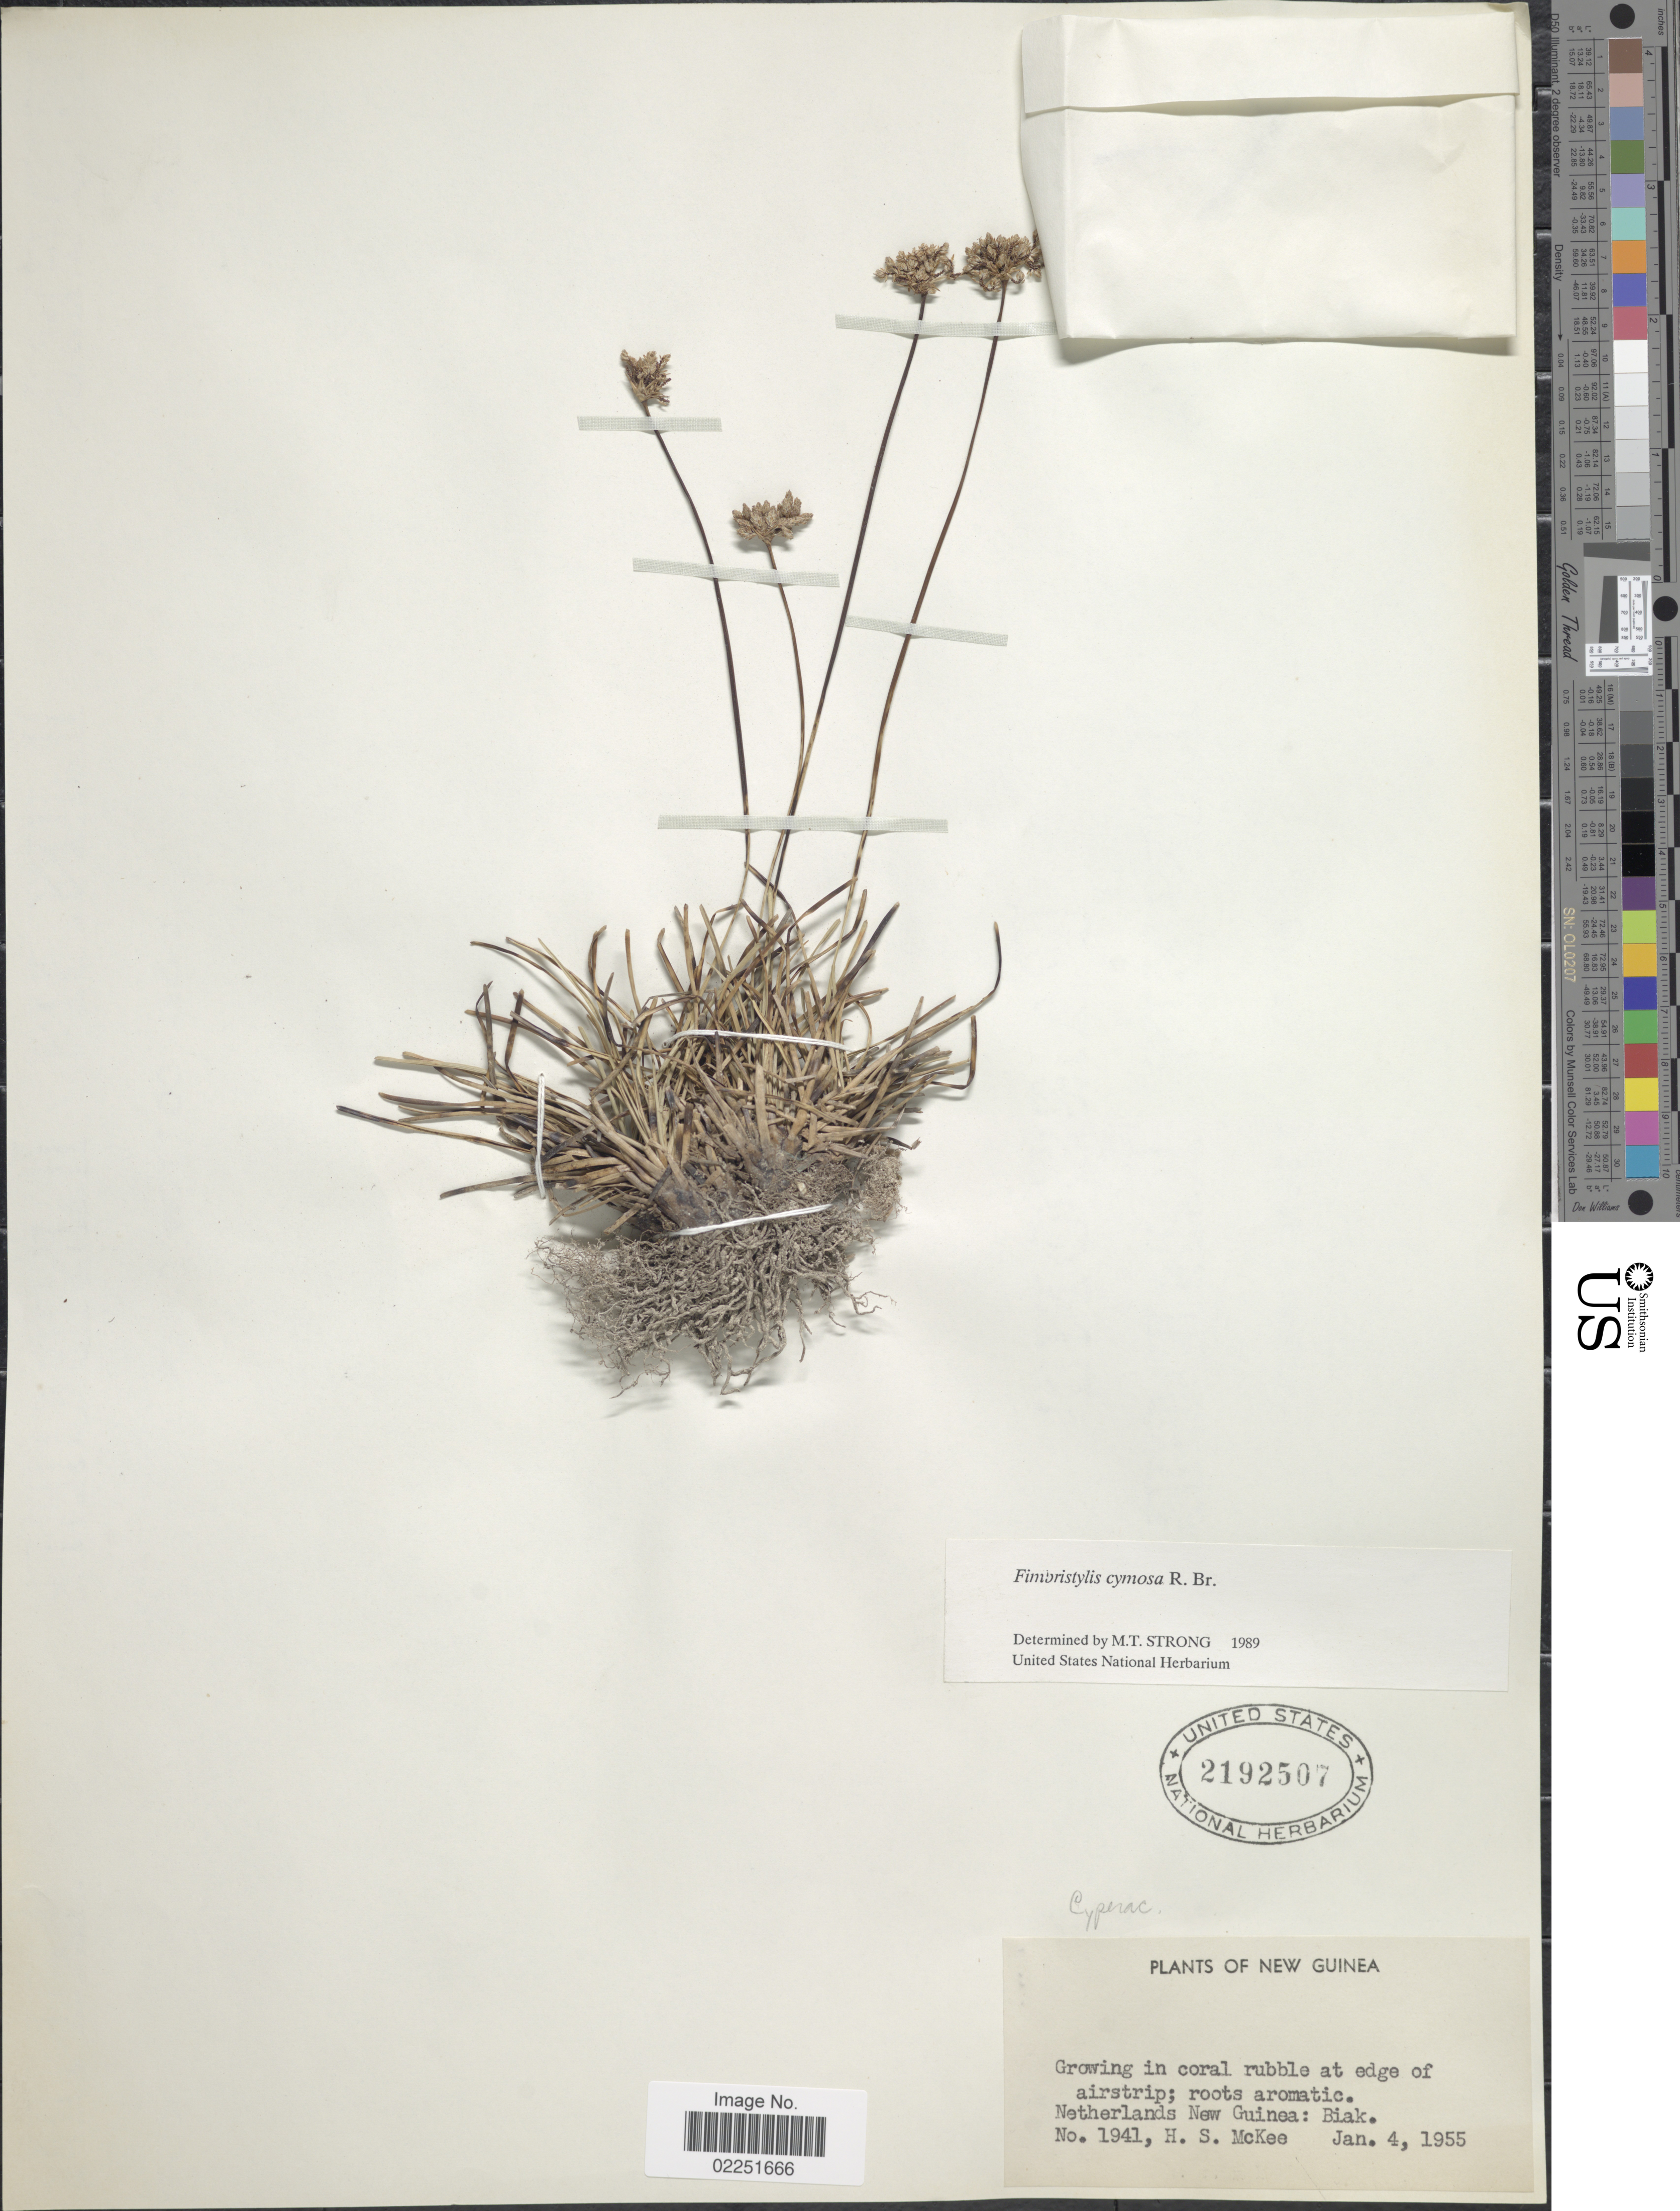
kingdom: Plantae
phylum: Tracheophyta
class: Liliopsida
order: Poales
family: Cyperaceae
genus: Fimbristylis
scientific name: Fimbristylis cymosa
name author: R. Br.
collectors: H. S. McKee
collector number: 1941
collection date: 1955-01-04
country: Indonesia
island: New Guinea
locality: New Guinea, in coral rubble at edge of airstrip; Netherlands New Guinea: Biak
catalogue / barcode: US 2192507